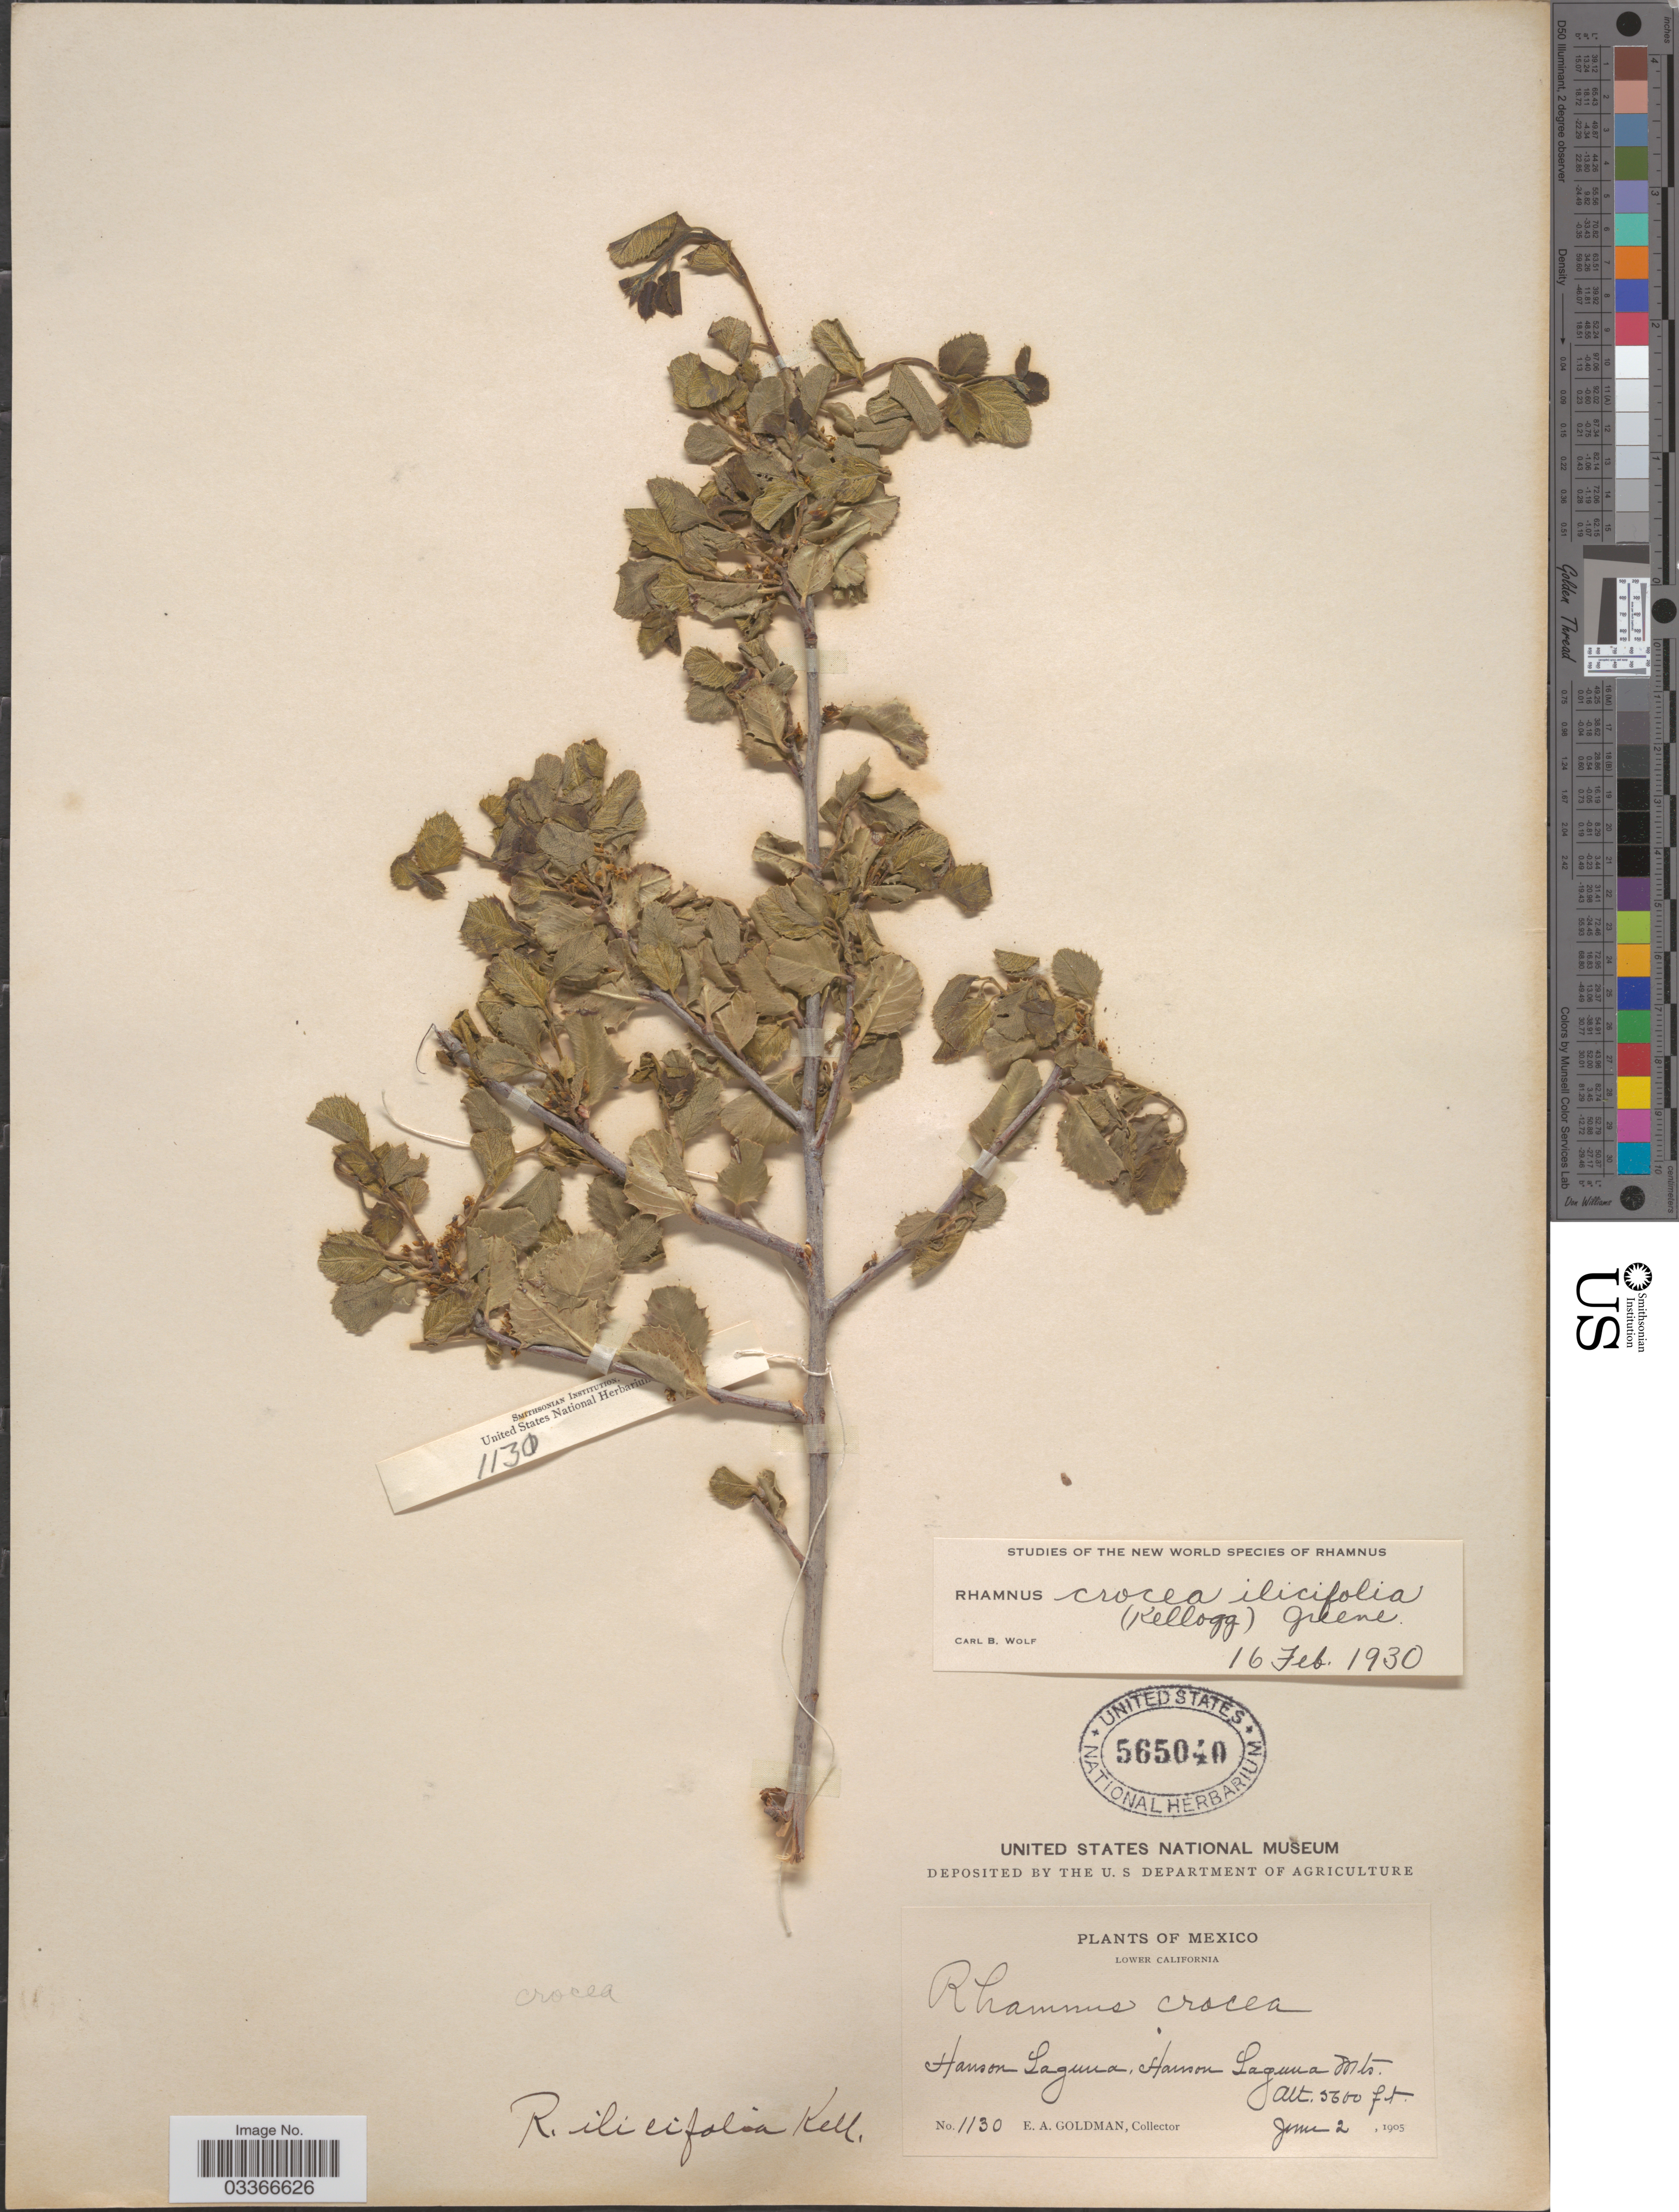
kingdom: Plantae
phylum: Tracheophyta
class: Magnoliopsida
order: Rosales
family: Rhamnaceae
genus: Rhamnus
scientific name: Rhamnus crocea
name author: Nutt.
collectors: E. A. Goldman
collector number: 1130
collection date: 1905-06-02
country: Mexico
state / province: Baja California Norte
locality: Lower California. Hanson Laguna, Hanson Laguna Mts.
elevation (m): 1707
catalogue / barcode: US 565040